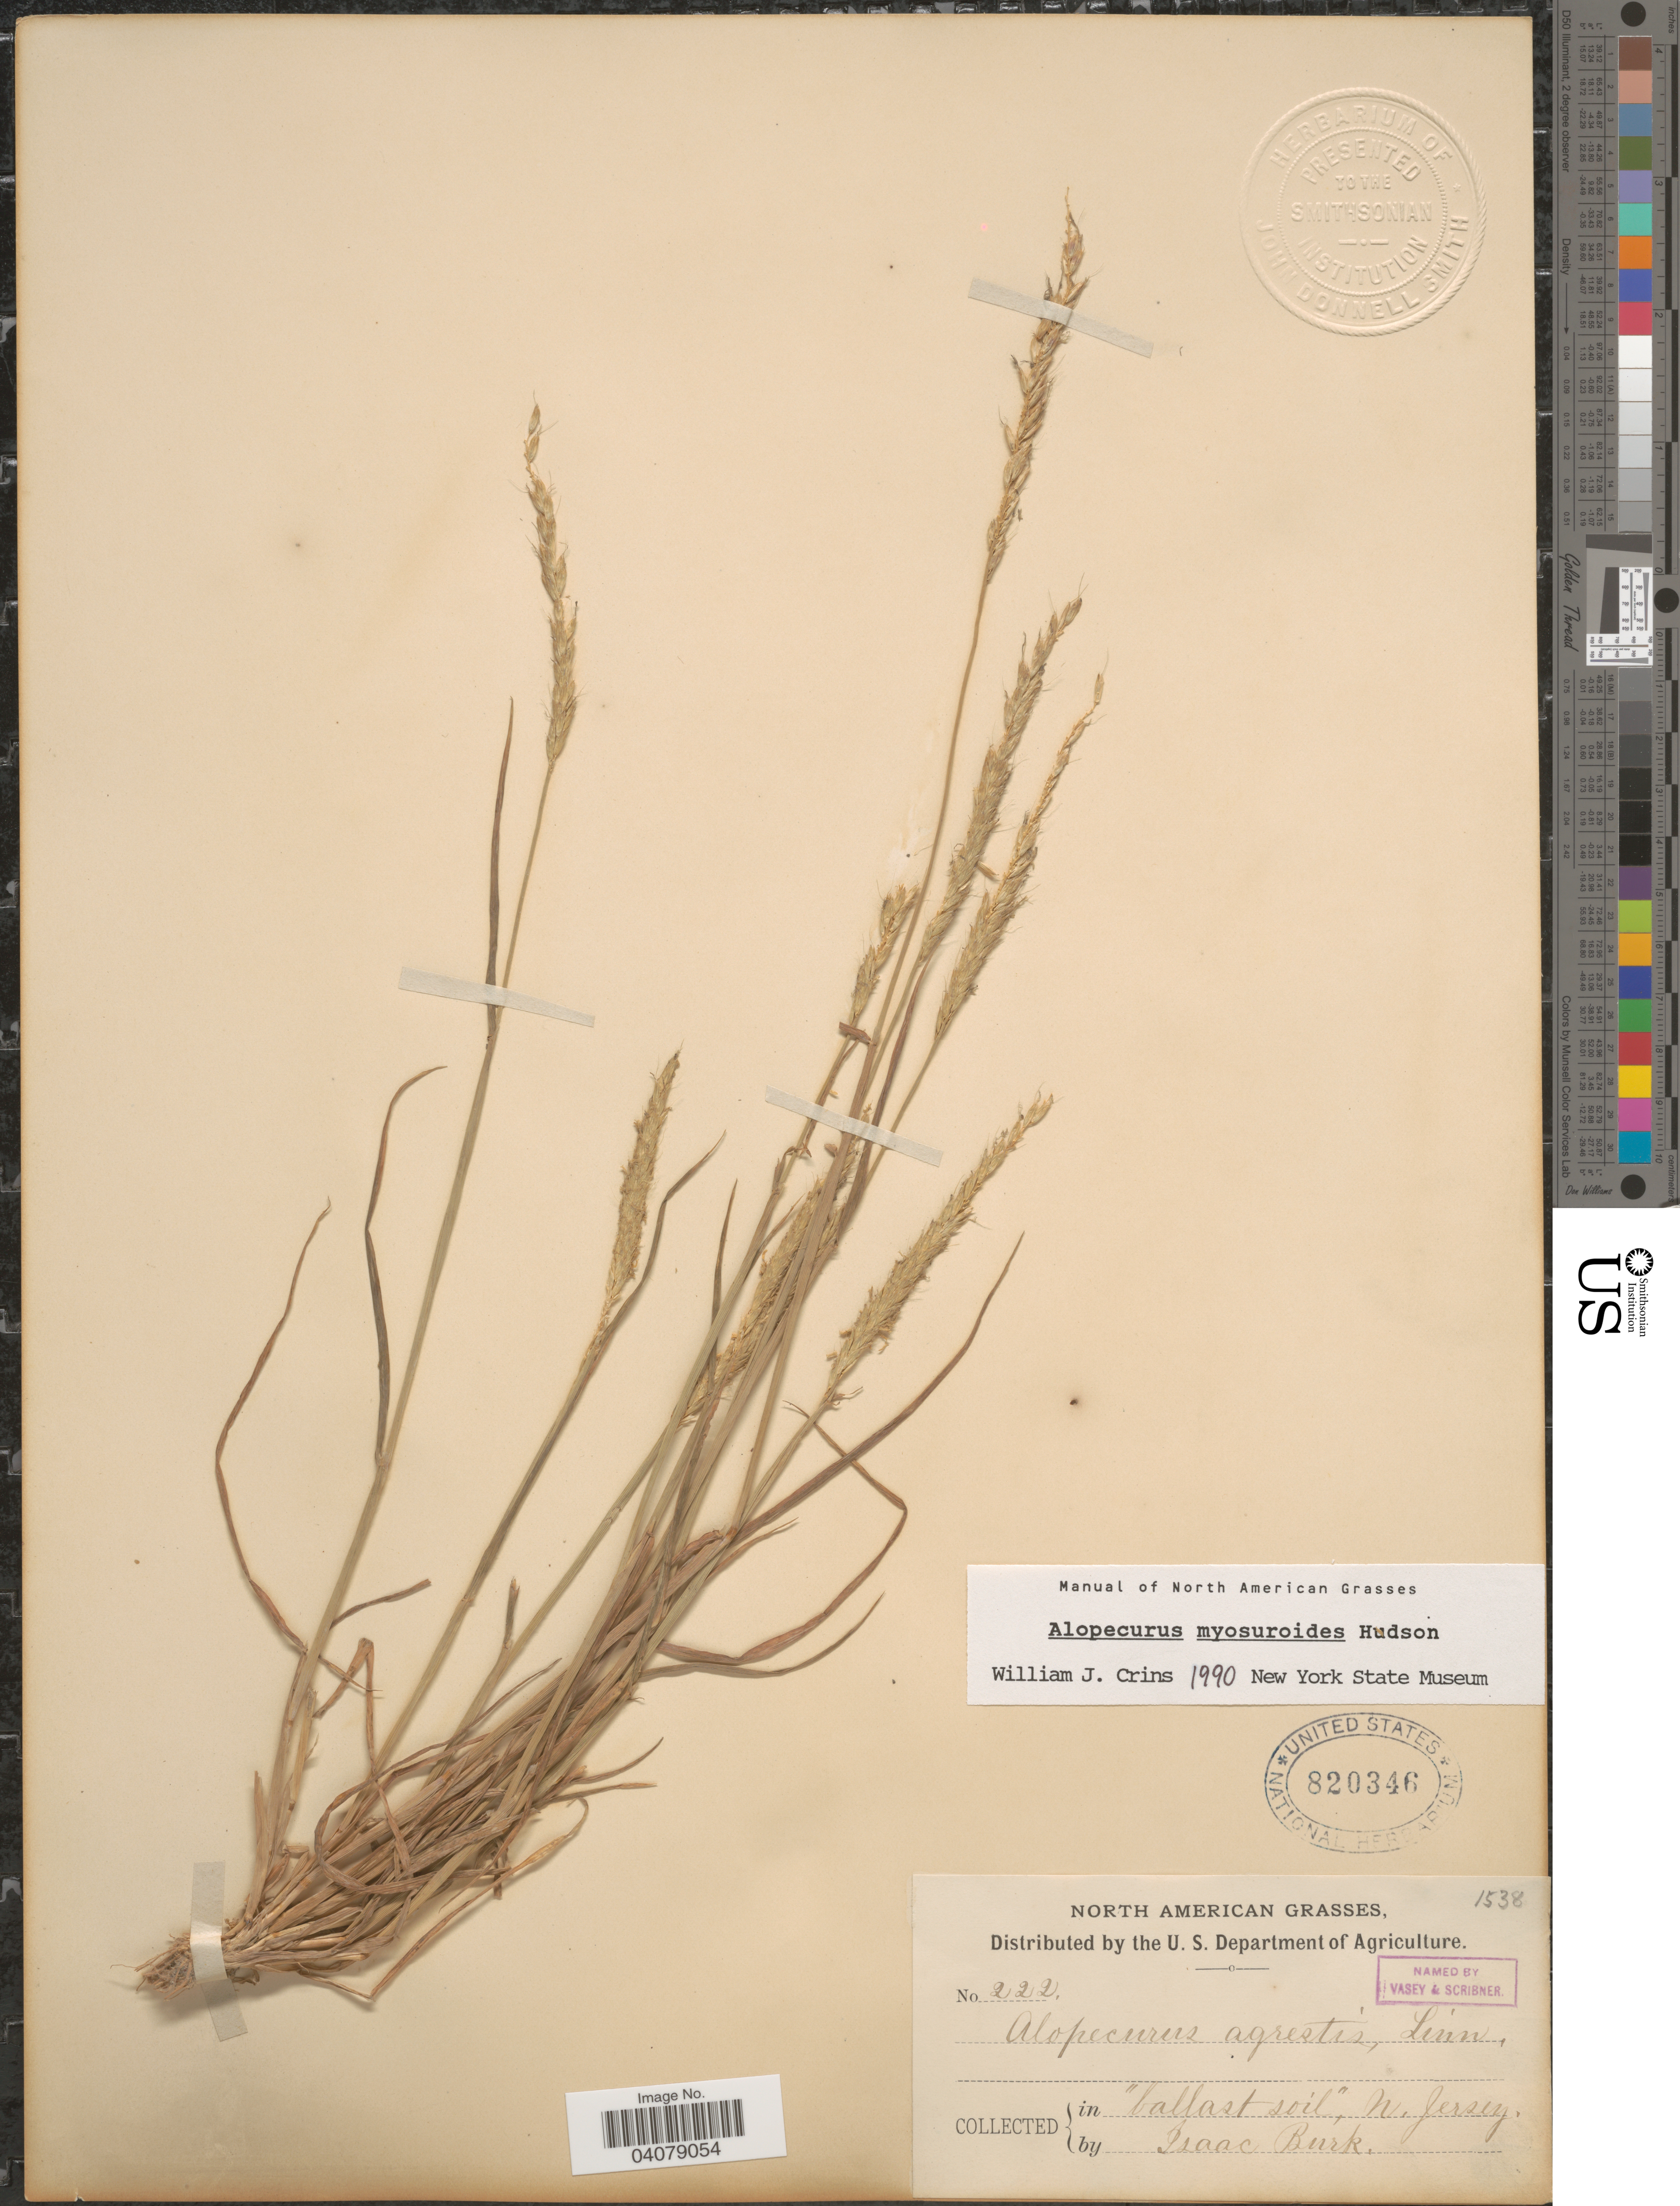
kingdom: Plantae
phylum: Tracheophyta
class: Liliopsida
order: Poales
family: Poaceae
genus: Alopecurus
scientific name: Alopecurus myosuroides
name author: Huds.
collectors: I. Burk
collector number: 222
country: United States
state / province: New Jersey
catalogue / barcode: US 820346